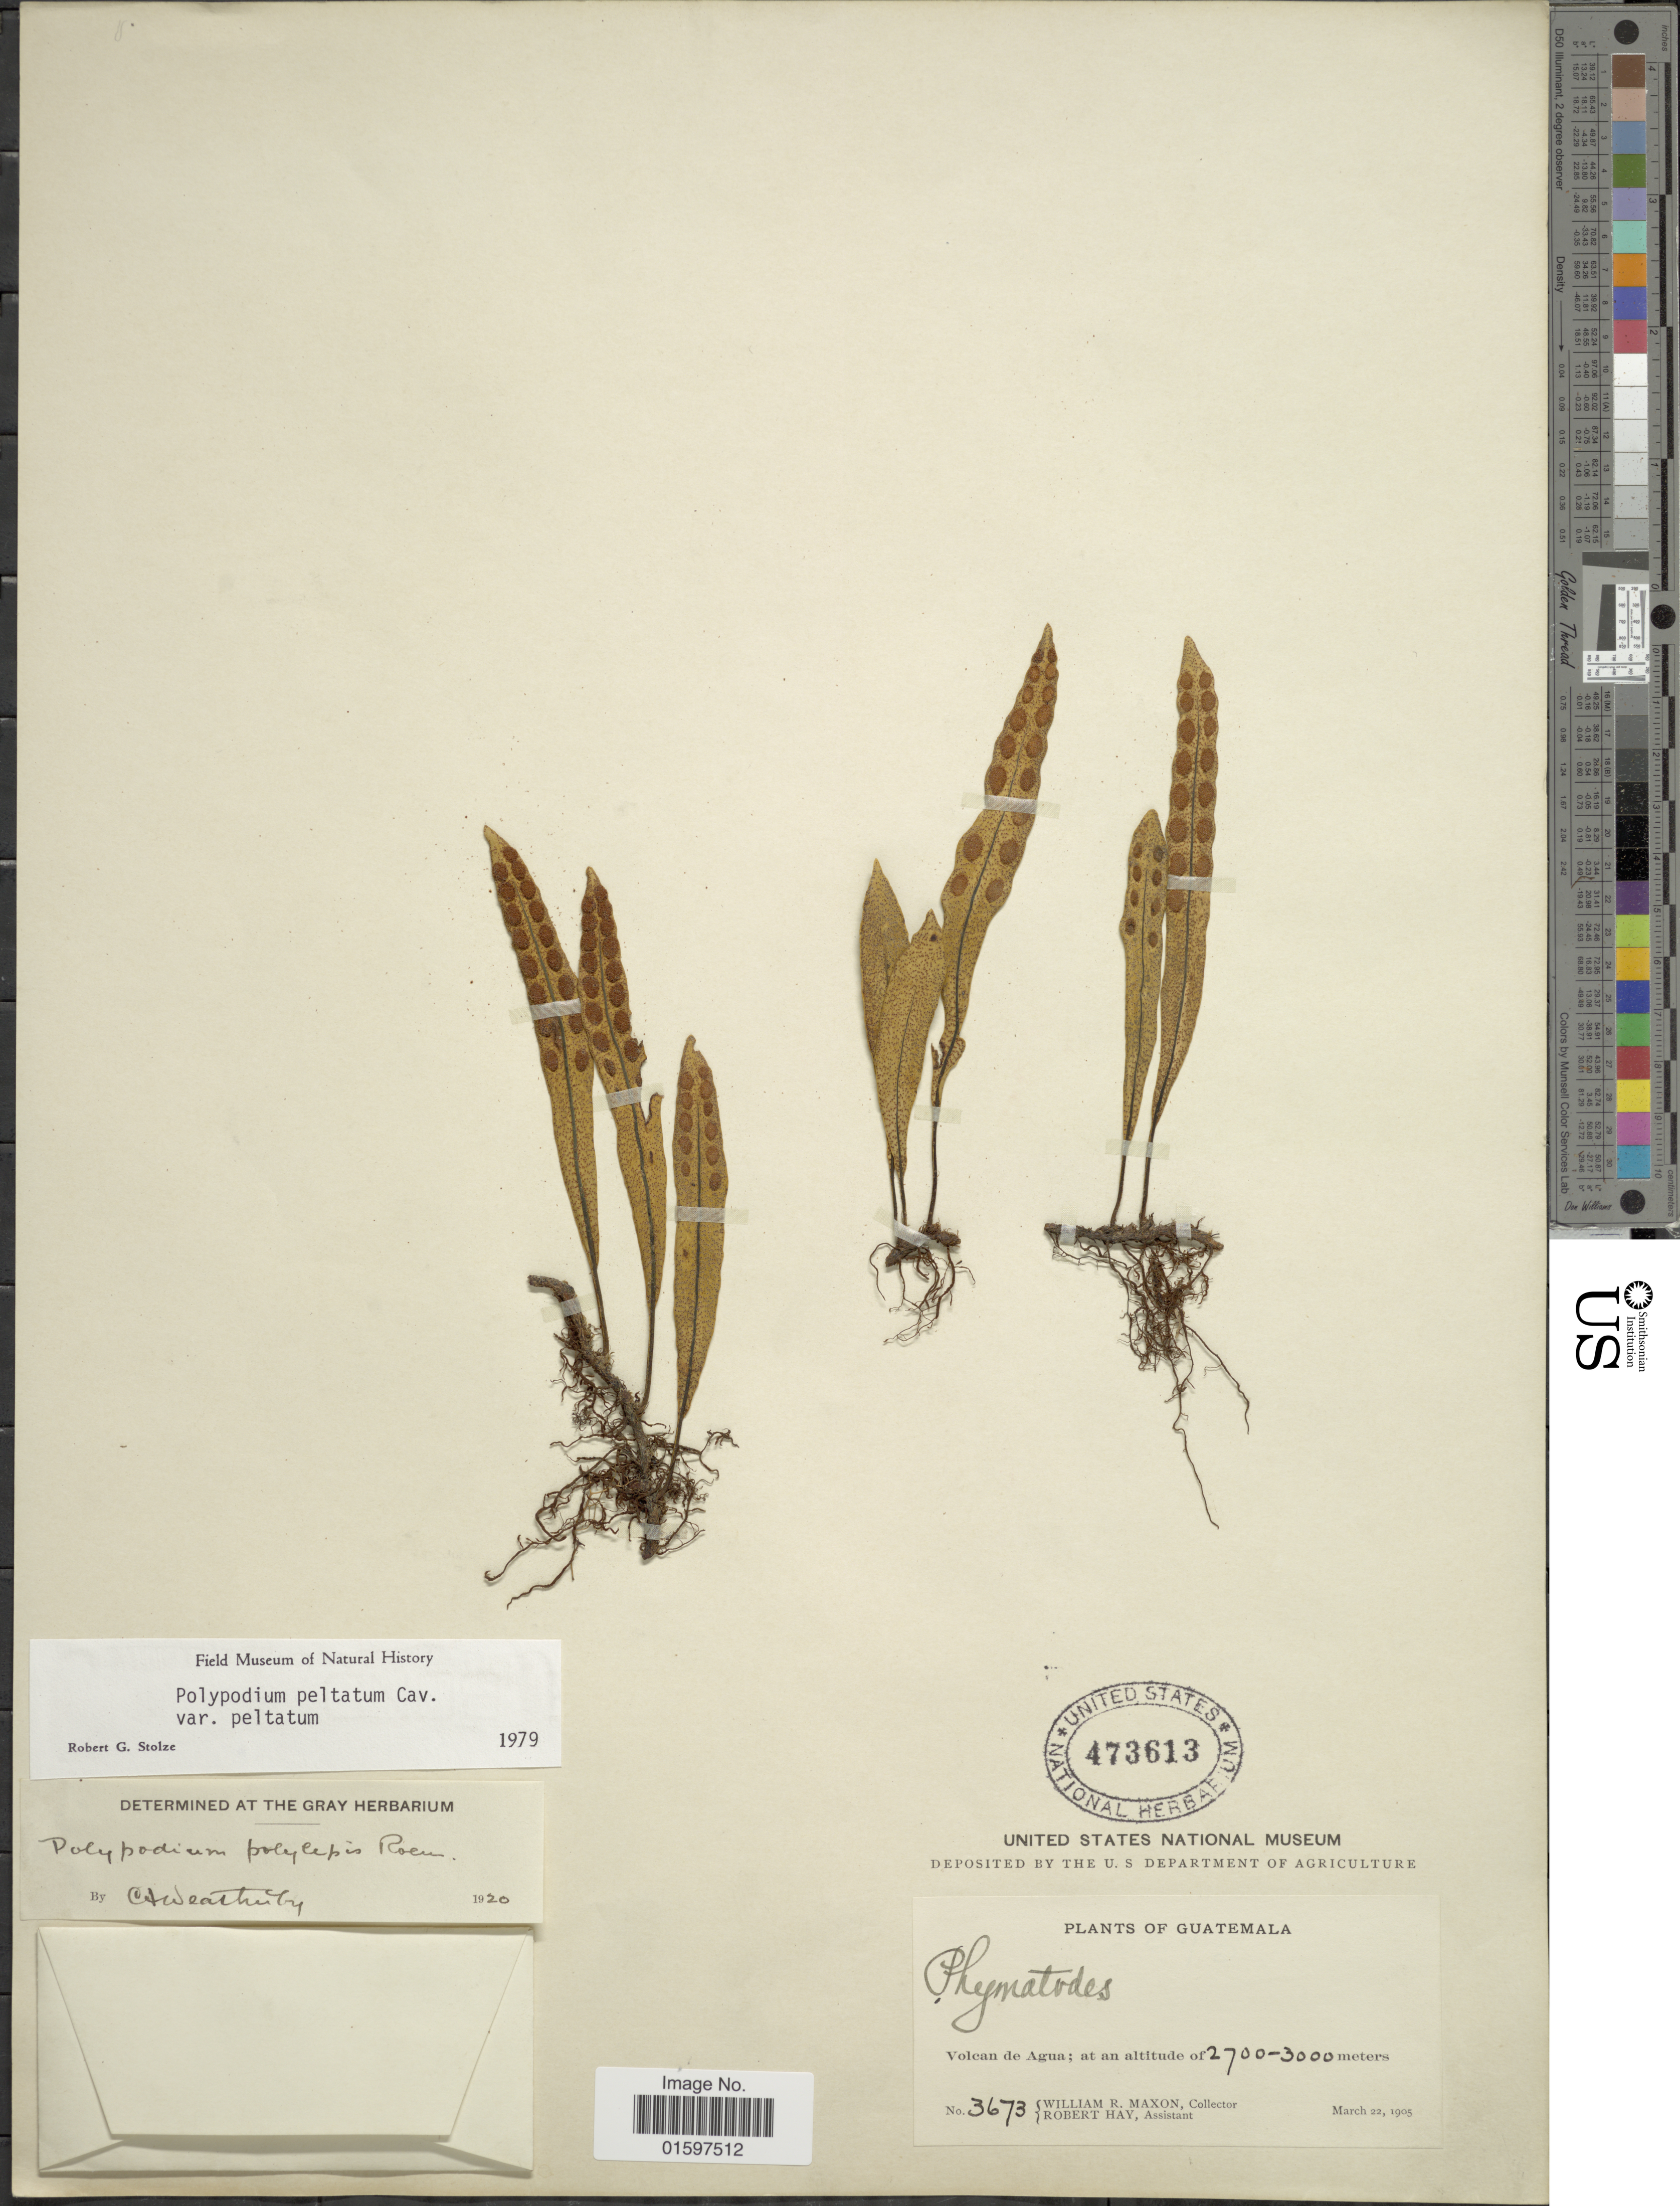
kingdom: Plantae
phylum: Tracheophyta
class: Polypodiopsida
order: Polypodiales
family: Polypodiaceae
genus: Pleopeltis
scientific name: Pleopeltis lanceolata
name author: Kaulf.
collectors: W. R. Maxon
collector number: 3673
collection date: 1905-03-22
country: Guatemala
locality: Volcan de Agua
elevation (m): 2700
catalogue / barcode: US 473613